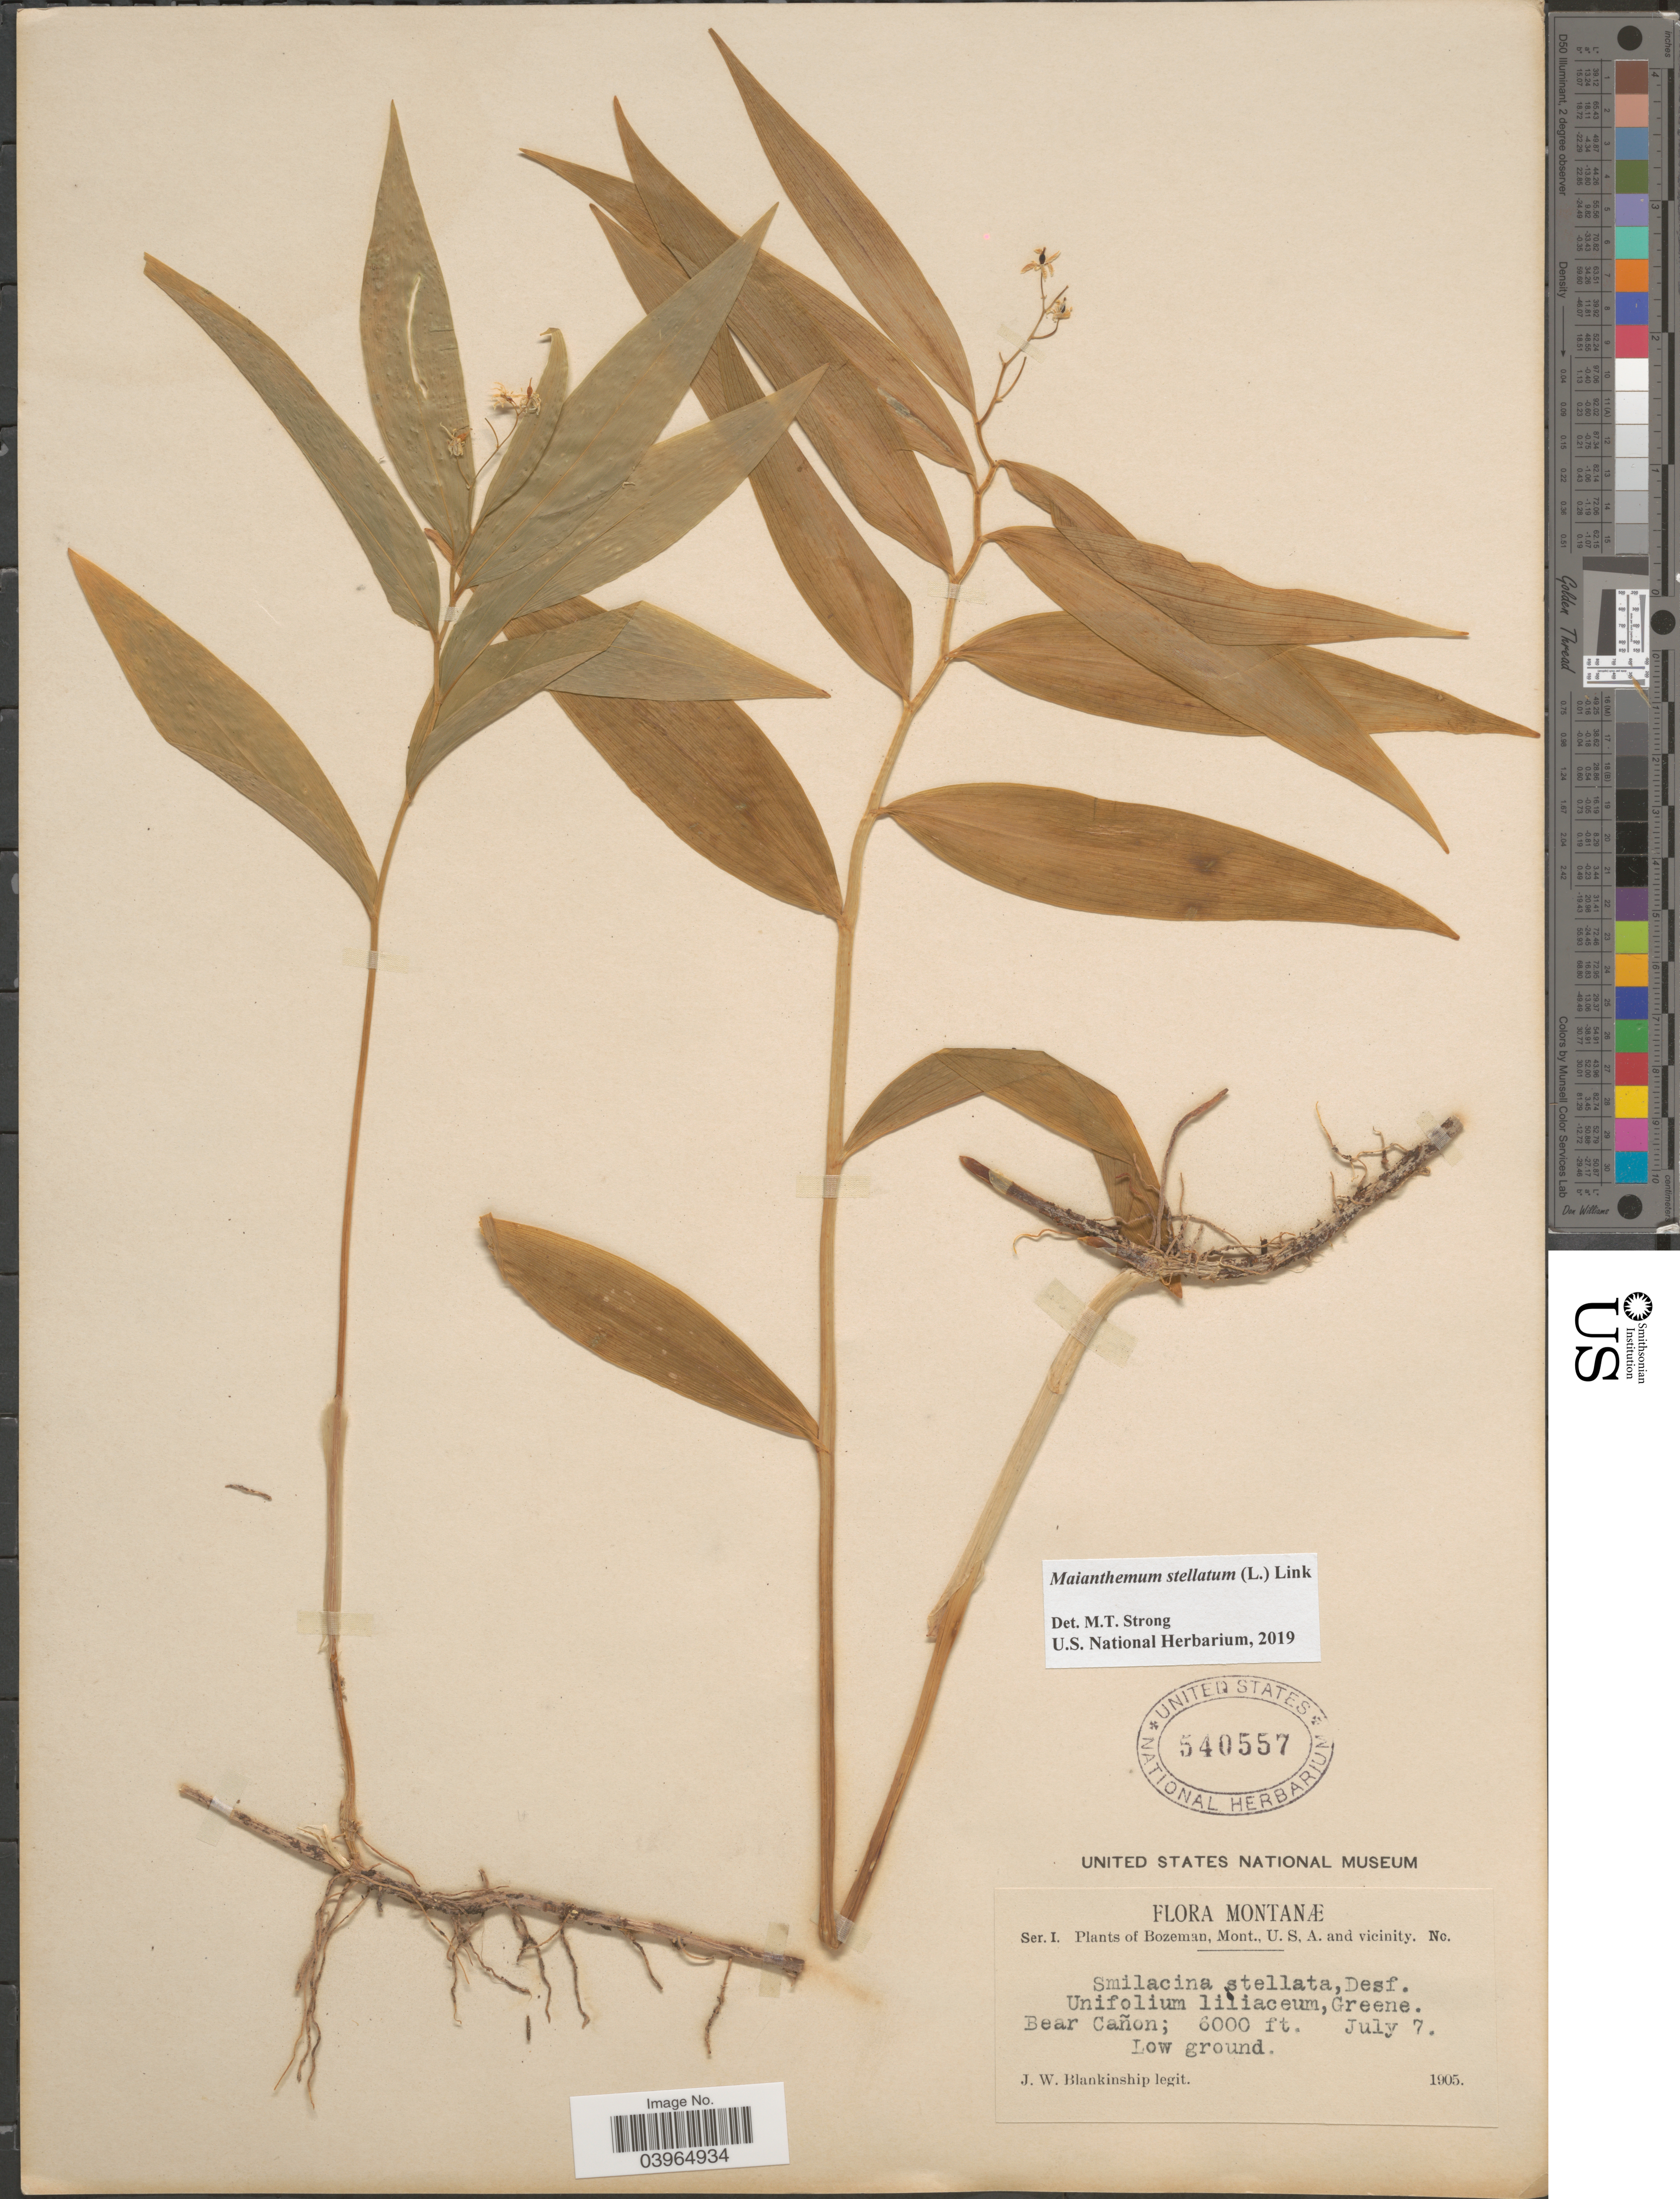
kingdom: Plantae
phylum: Tracheophyta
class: Liliopsida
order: Asparagales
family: Asparagaceae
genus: Maianthemum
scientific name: Maianthemum stellatum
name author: (L.) Link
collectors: J. W. Blankinship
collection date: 1905-07-07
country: United States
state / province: Montana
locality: Montanæ. Bozeman, and vicinity. Bear Cañon.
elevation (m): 1829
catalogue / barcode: US 540557